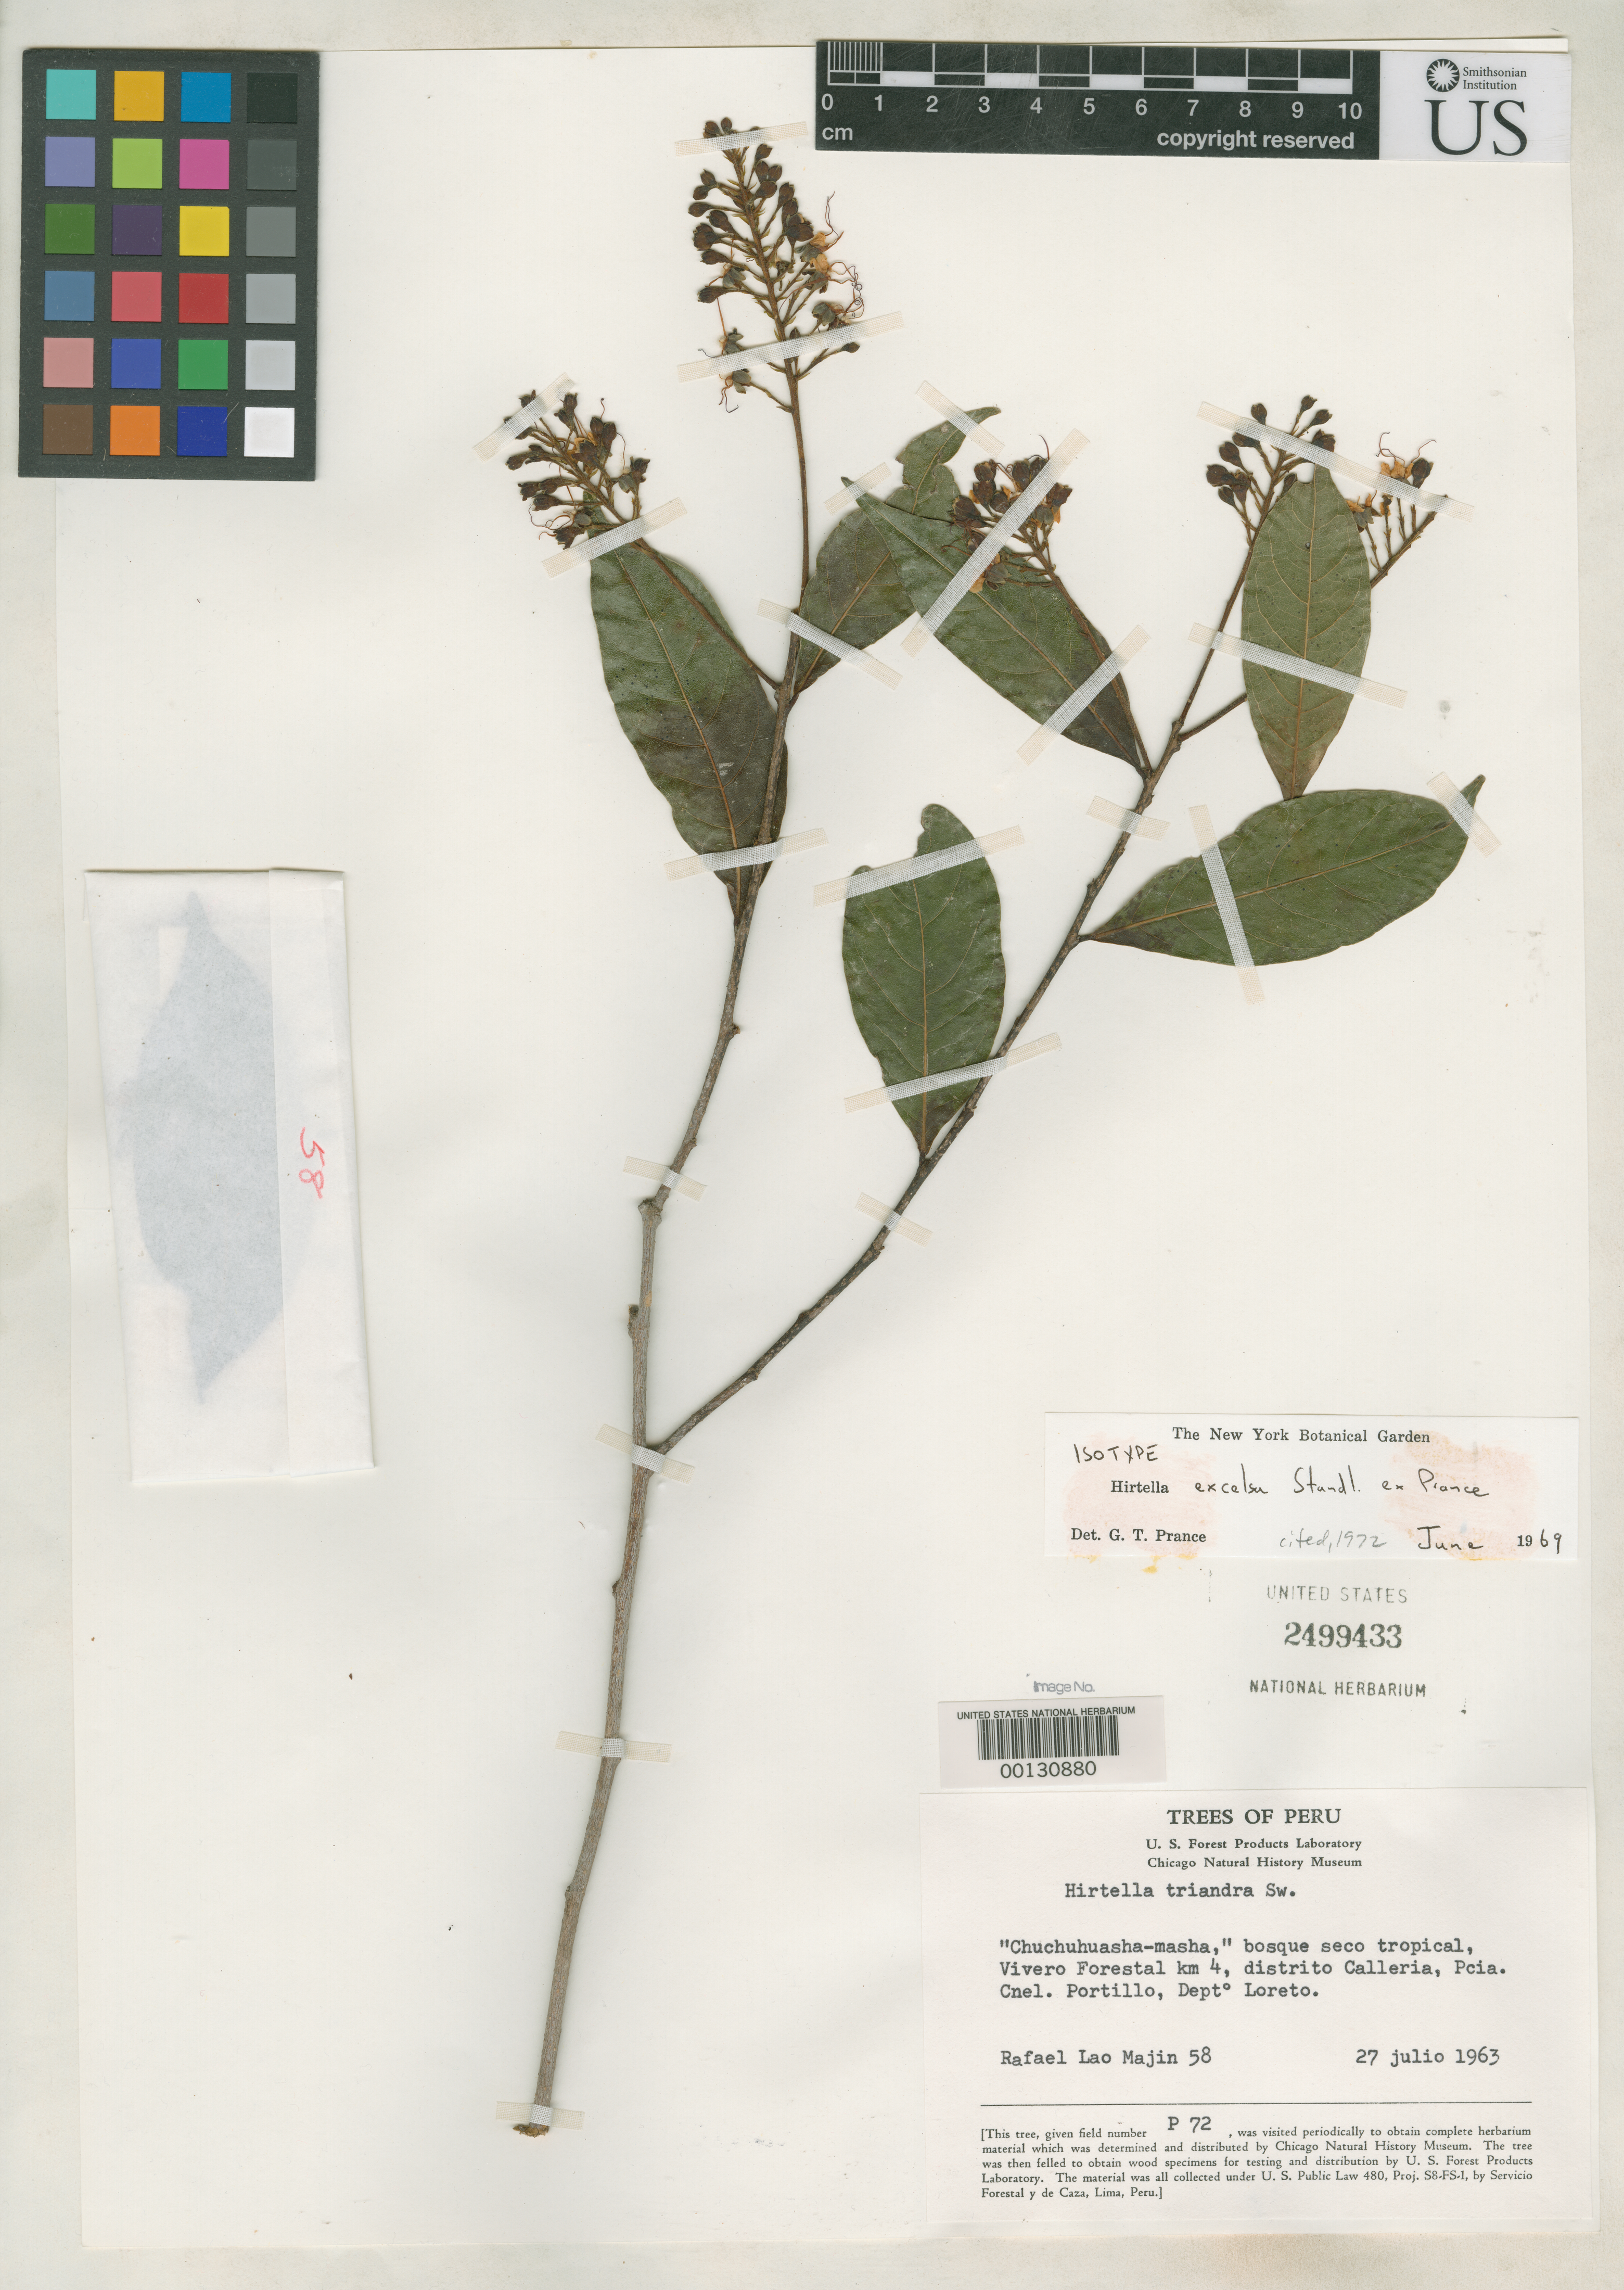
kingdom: Plantae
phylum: Tracheophyta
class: Magnoliopsida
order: Malpighiales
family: Chrysobalanaceae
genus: Hirtella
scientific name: Hirtella excelsa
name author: Standl. ex Prance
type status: Isotype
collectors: R. Majin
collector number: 58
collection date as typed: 26 Jul 1963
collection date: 1963-07-26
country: Peru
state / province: Ucayali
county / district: Coronel Portillo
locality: Vivera Forsetal, Portillo.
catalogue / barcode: US 2499433